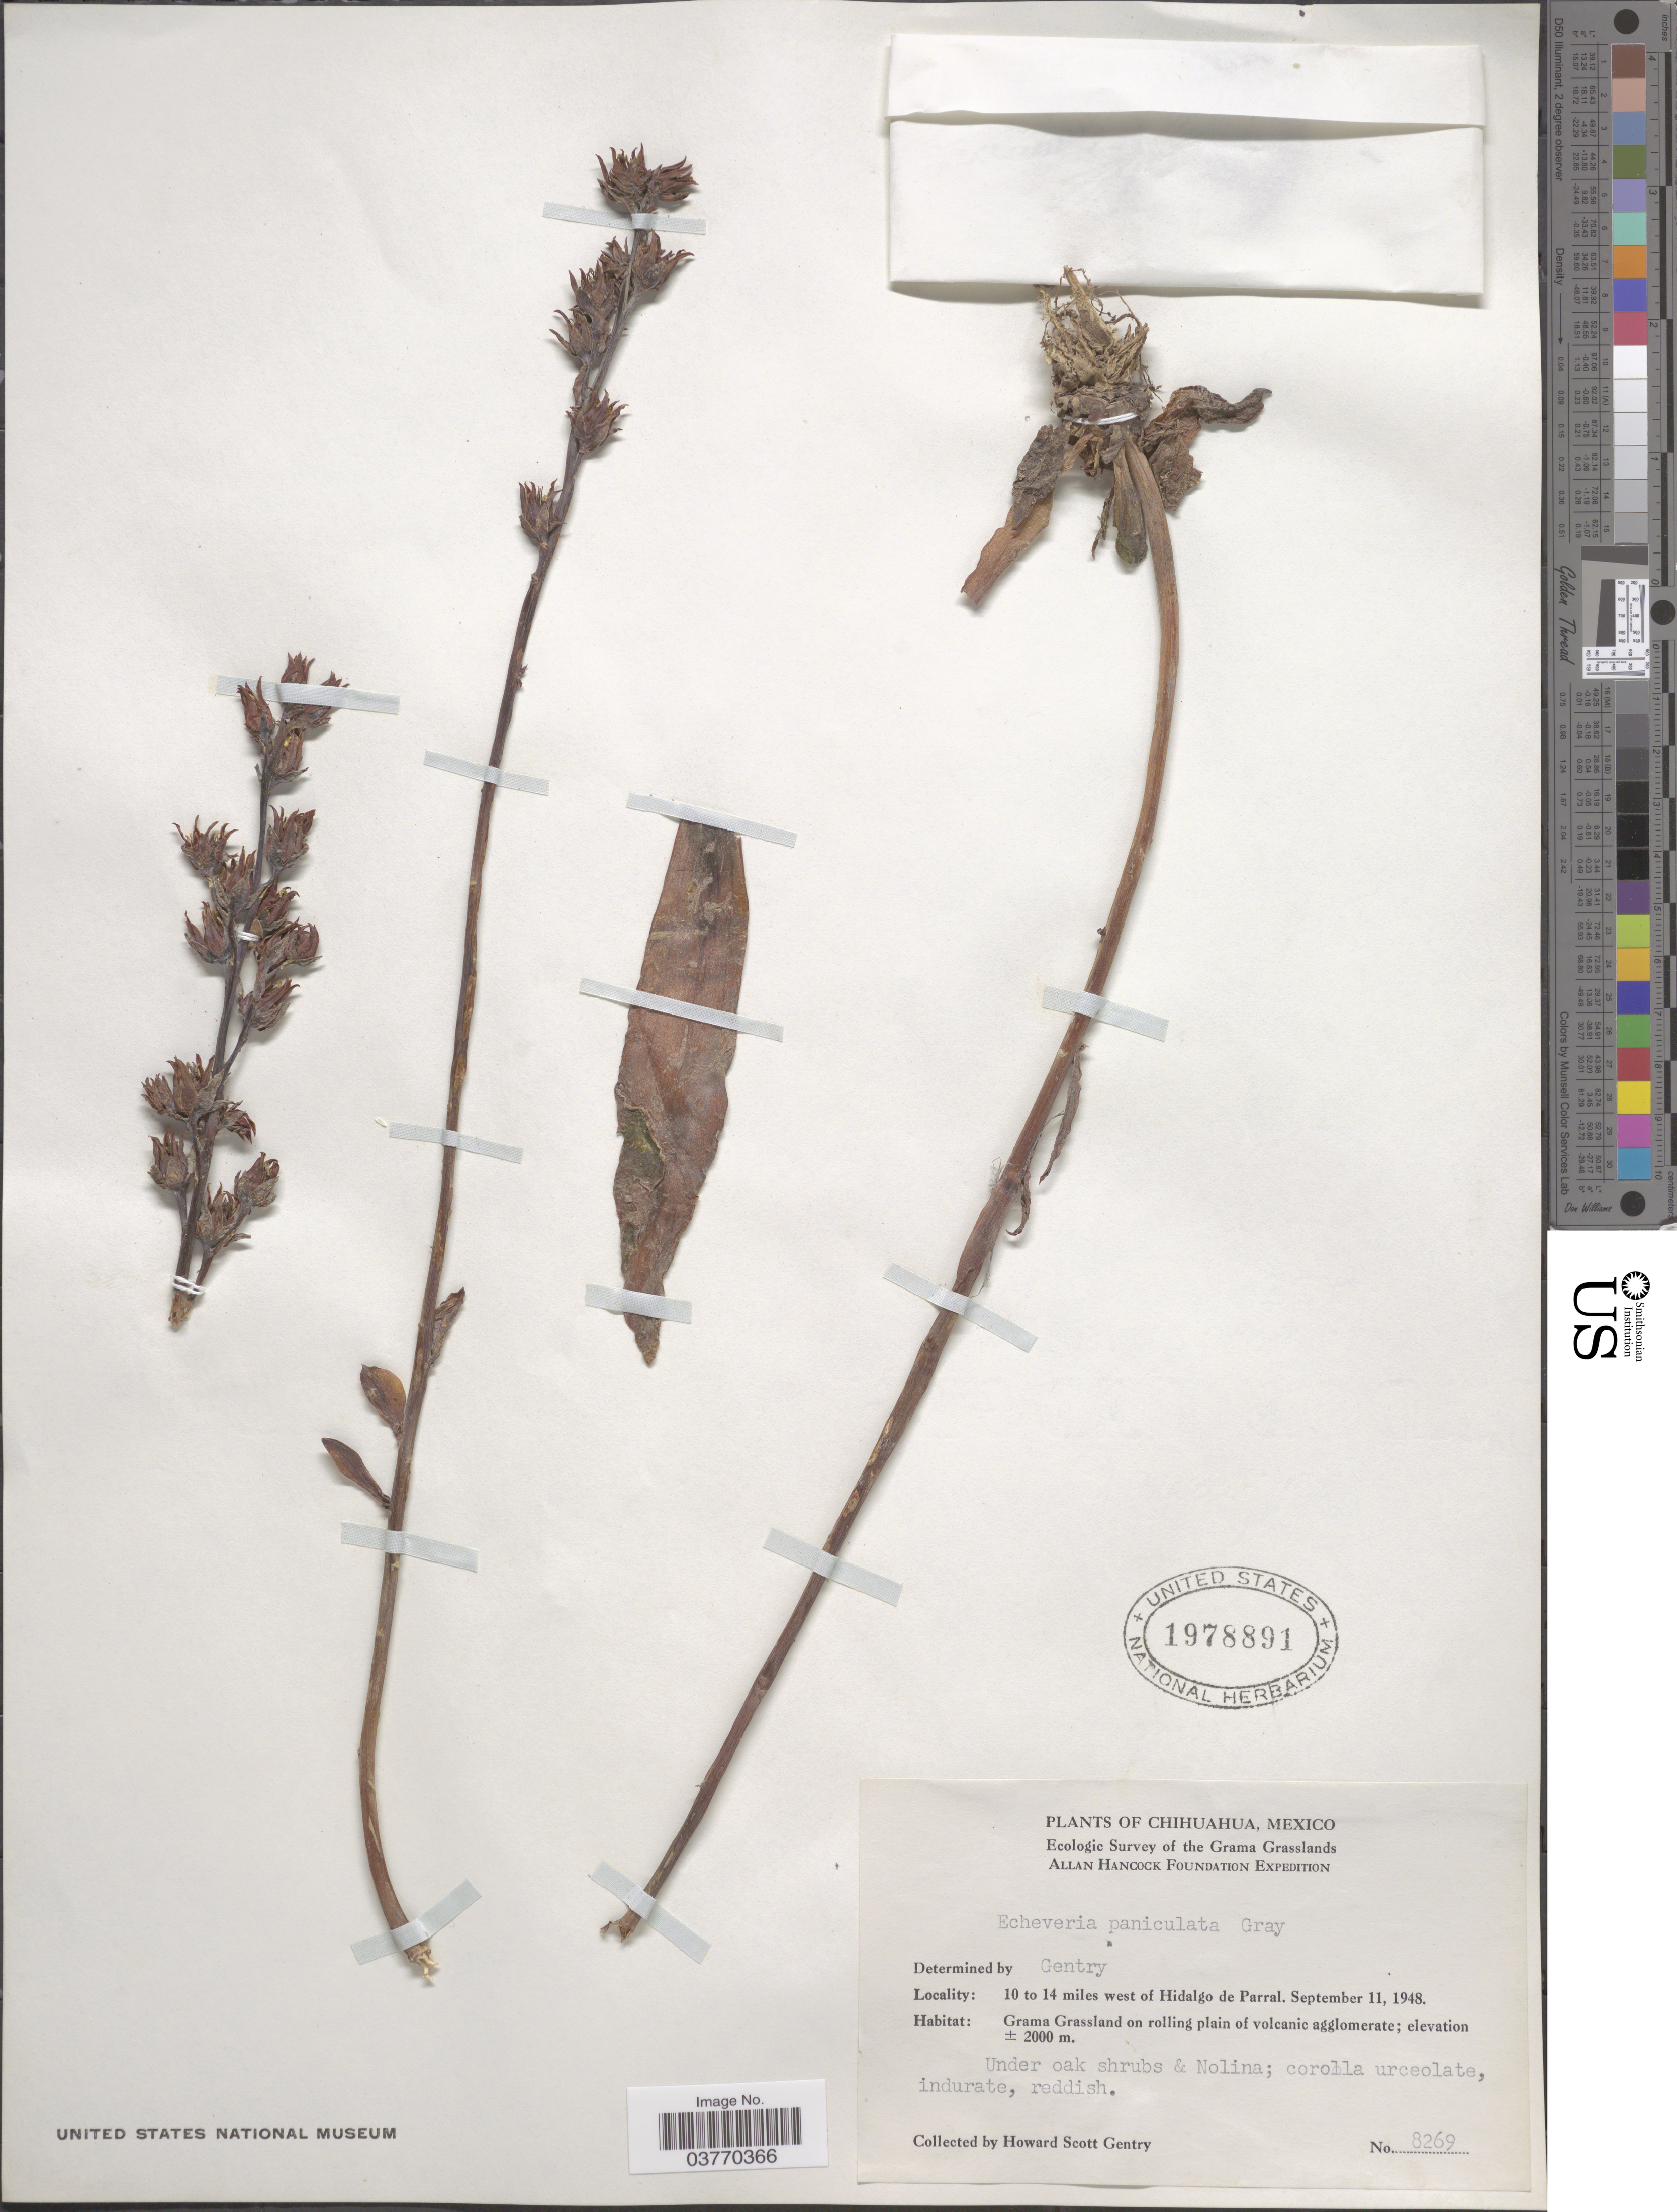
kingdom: Plantae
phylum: Tracheophyta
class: Magnoliopsida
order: Saxifragales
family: Crassulaceae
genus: Echeveria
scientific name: Echeveria paniculata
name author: A. Gray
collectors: H. S. Gentry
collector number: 8269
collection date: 1948-09-11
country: Mexico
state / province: Chihuahua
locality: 10 to 14 miles west of Hidalgo de Parral.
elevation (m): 2000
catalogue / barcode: US 1978891